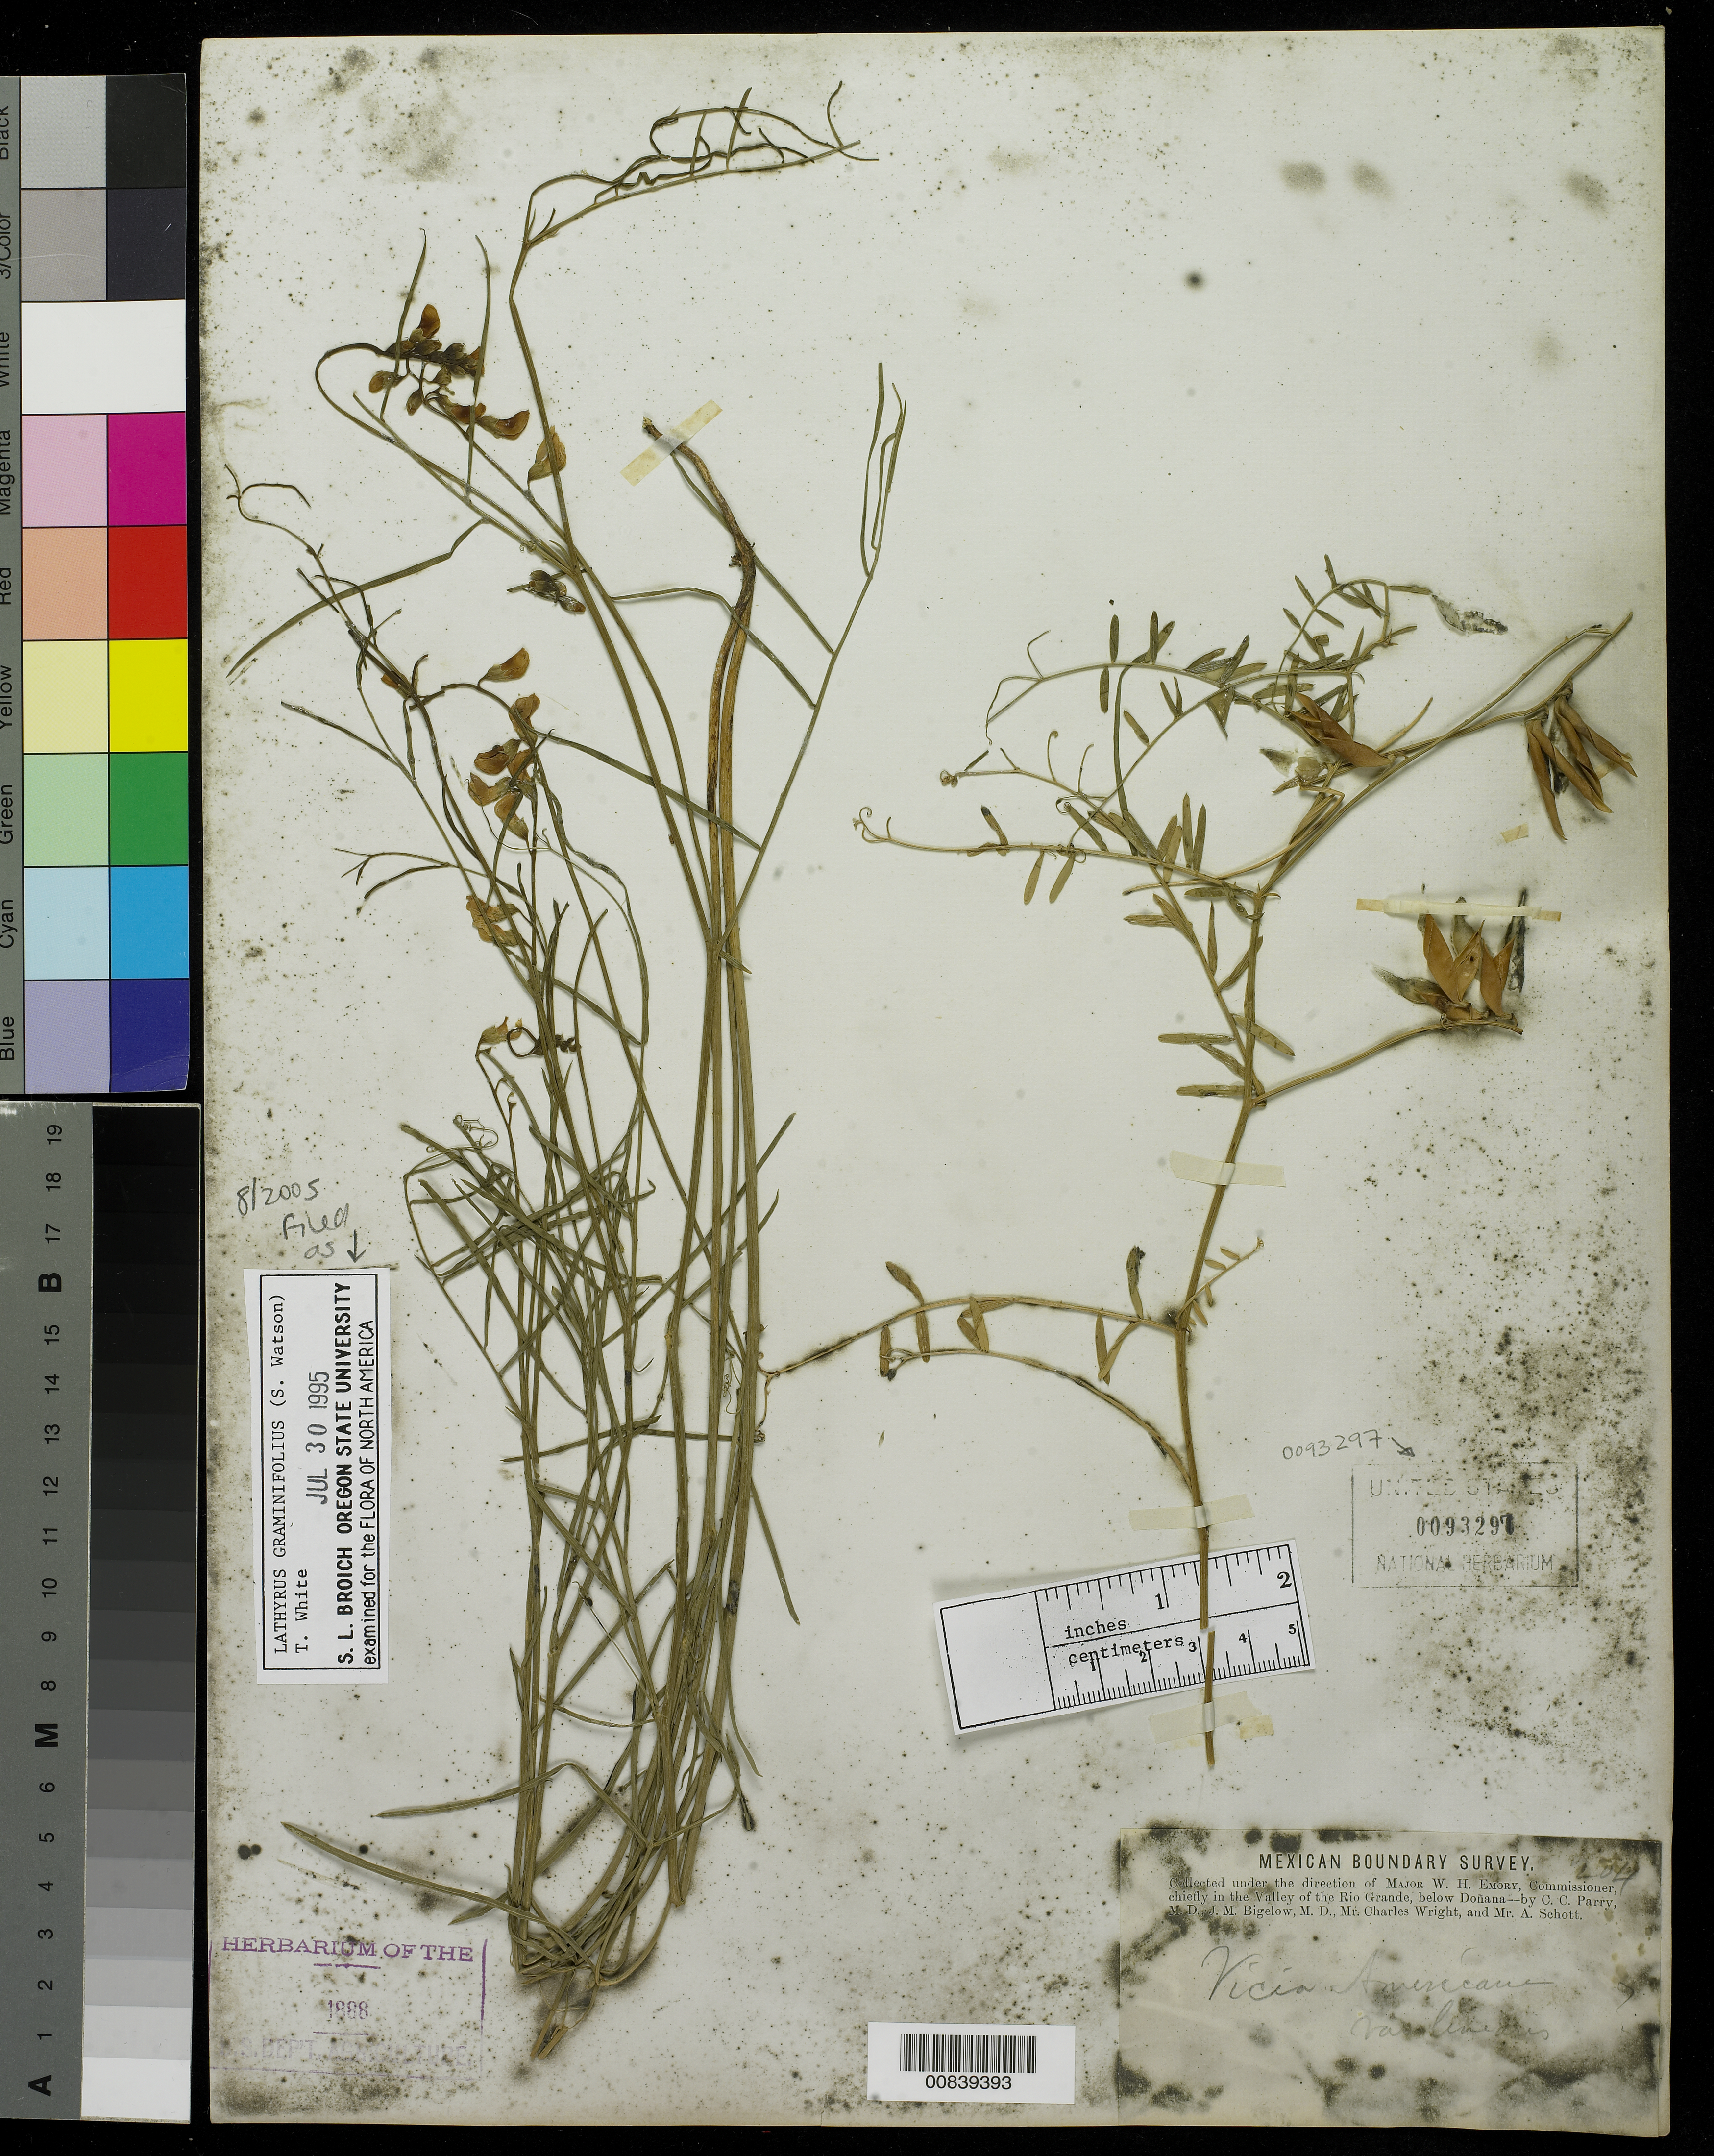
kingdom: Plantae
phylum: Tracheophyta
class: Magnoliopsida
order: Fabales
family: Fabaceae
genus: Lathyrus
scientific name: Lathyrus graminifolius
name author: (S. Watson) T.G. White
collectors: C. C. Parry, J. M. Bigelow, C. Wright & A. C. V. Schott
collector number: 204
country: United States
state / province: New Mexico / Texas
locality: Valley of the Rio Grande, below Doñana.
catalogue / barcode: US 93297